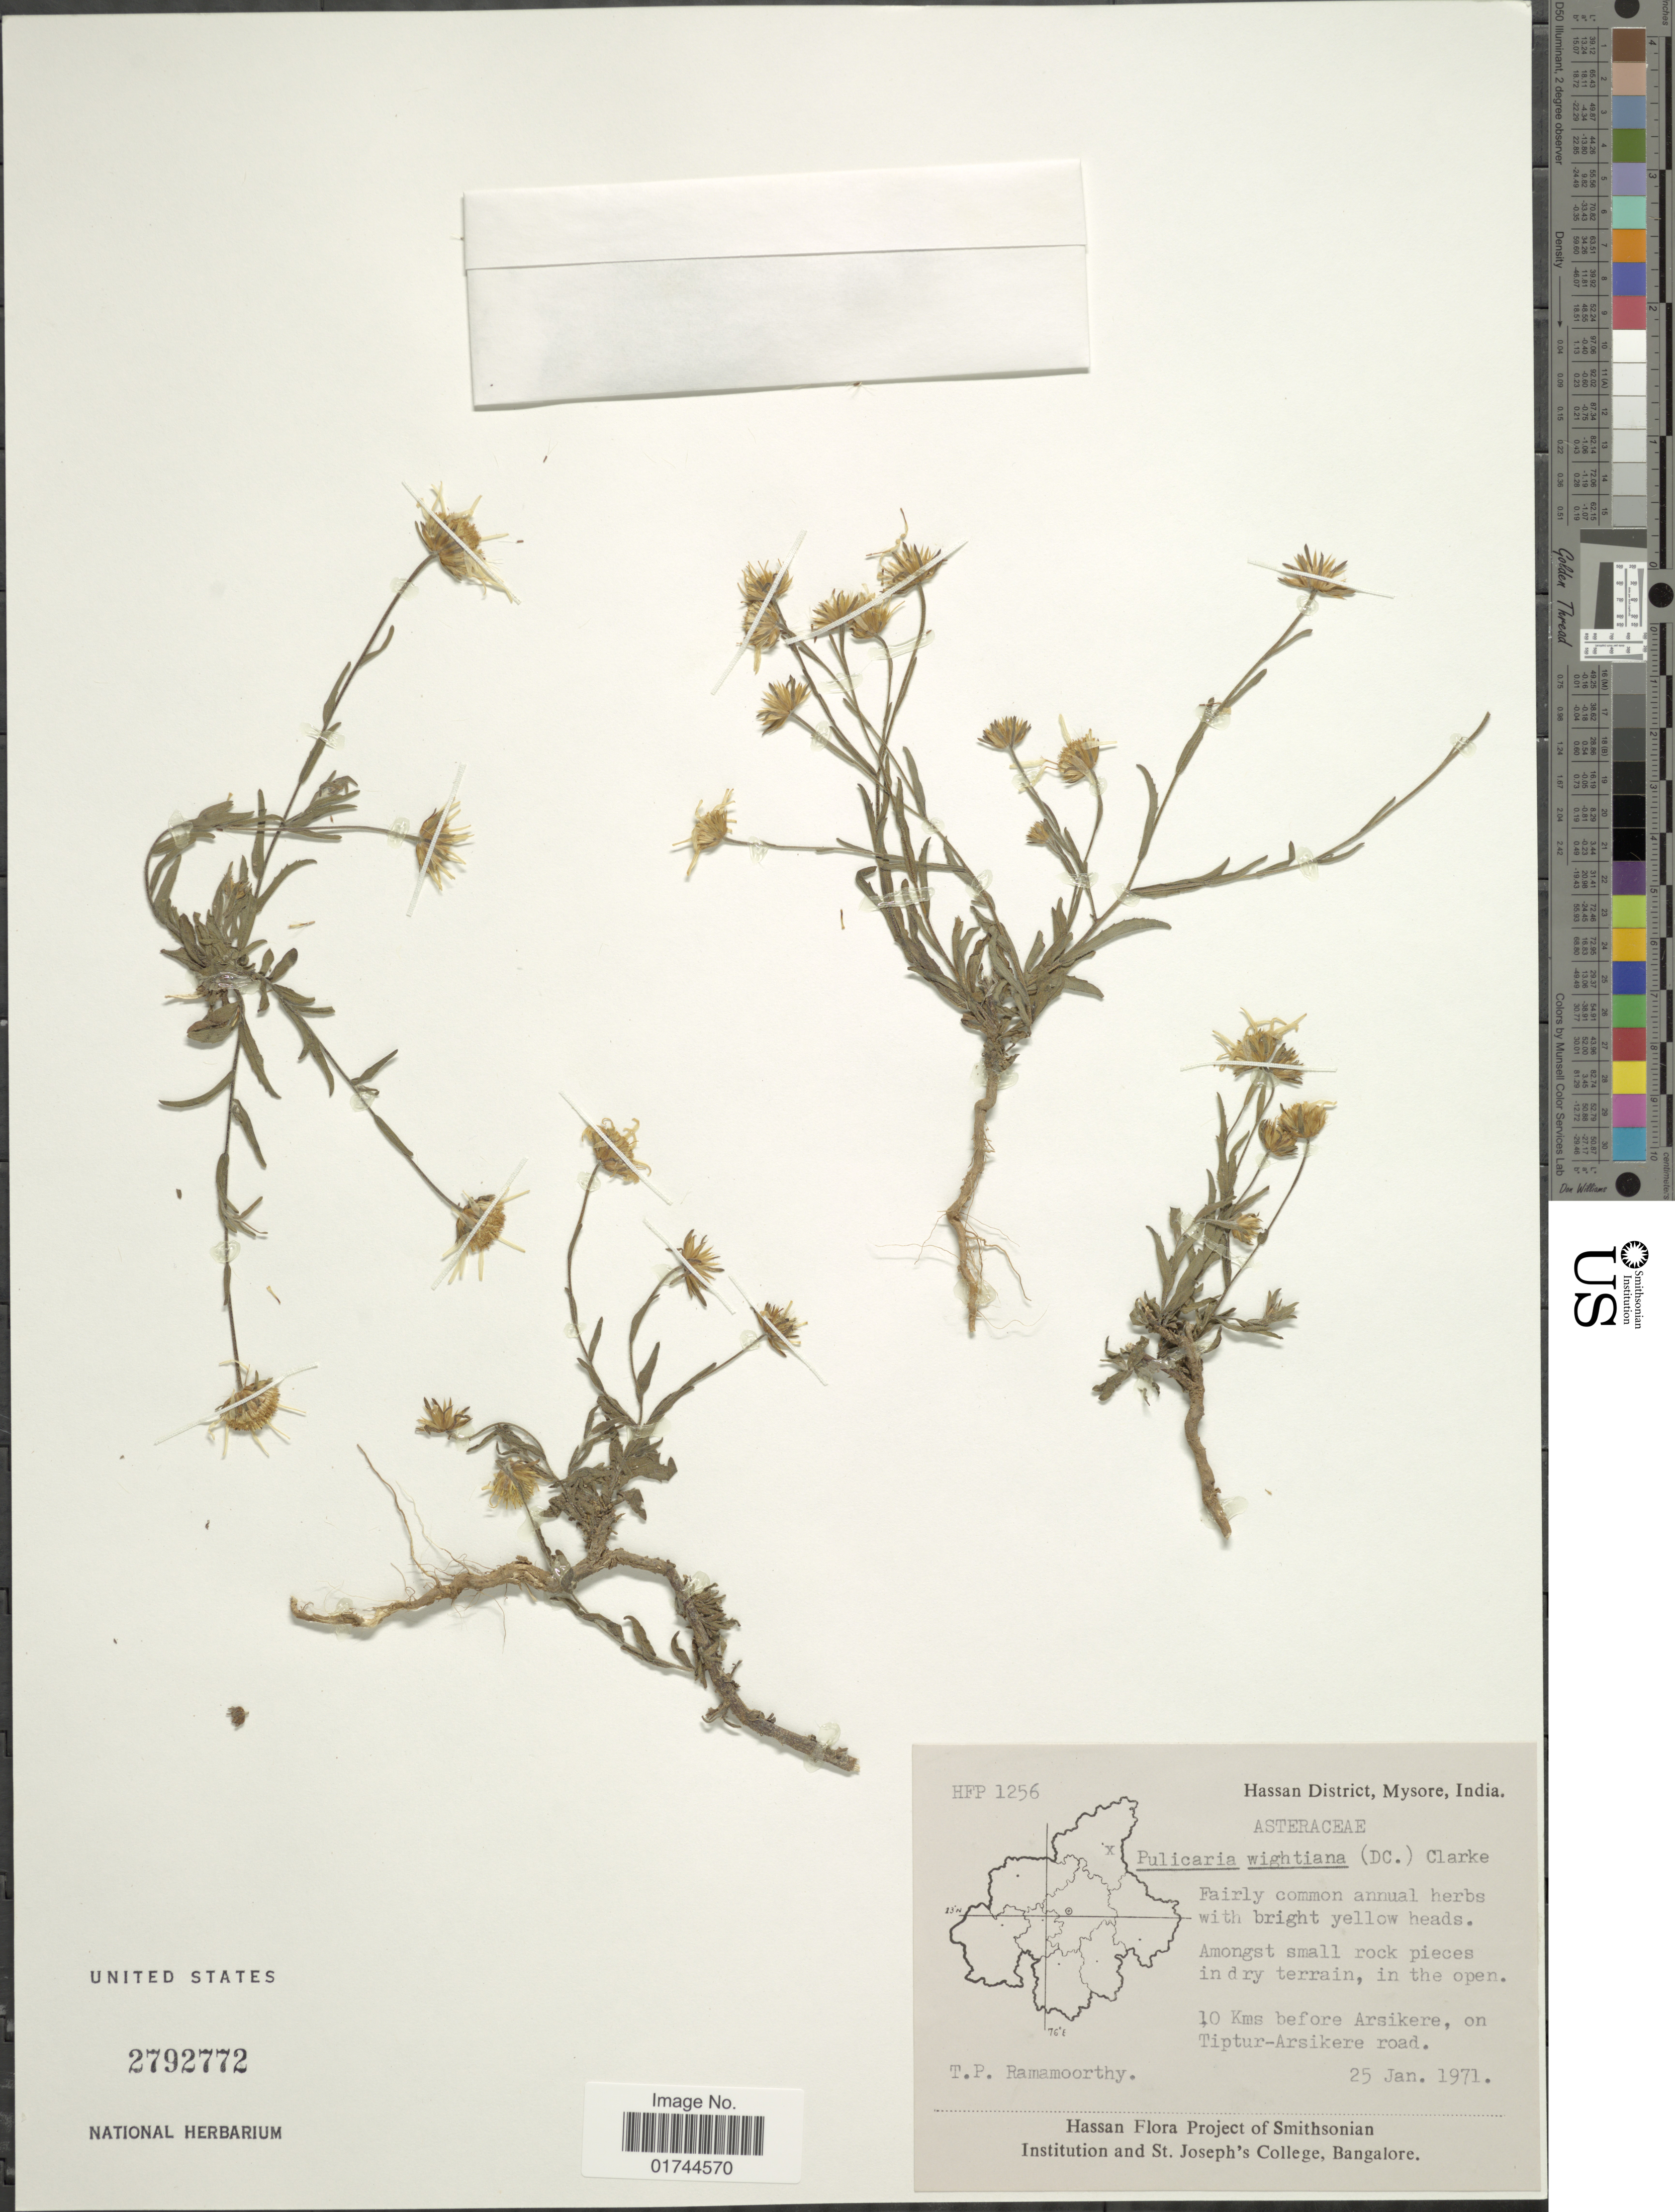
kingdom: Plantae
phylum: Tracheophyta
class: Magnoliopsida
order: Asterales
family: Asteraceae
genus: Pulicaria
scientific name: Pulicaria wightiana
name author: (DC.) C.B. Clarke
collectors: T. P. Ramamoorthy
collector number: HFP1256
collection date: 1971-01-25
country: India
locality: Hassan District, Mysore, 10 Kms before Arsikere, on Tiptur-Arsikere road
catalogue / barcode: US 2792772